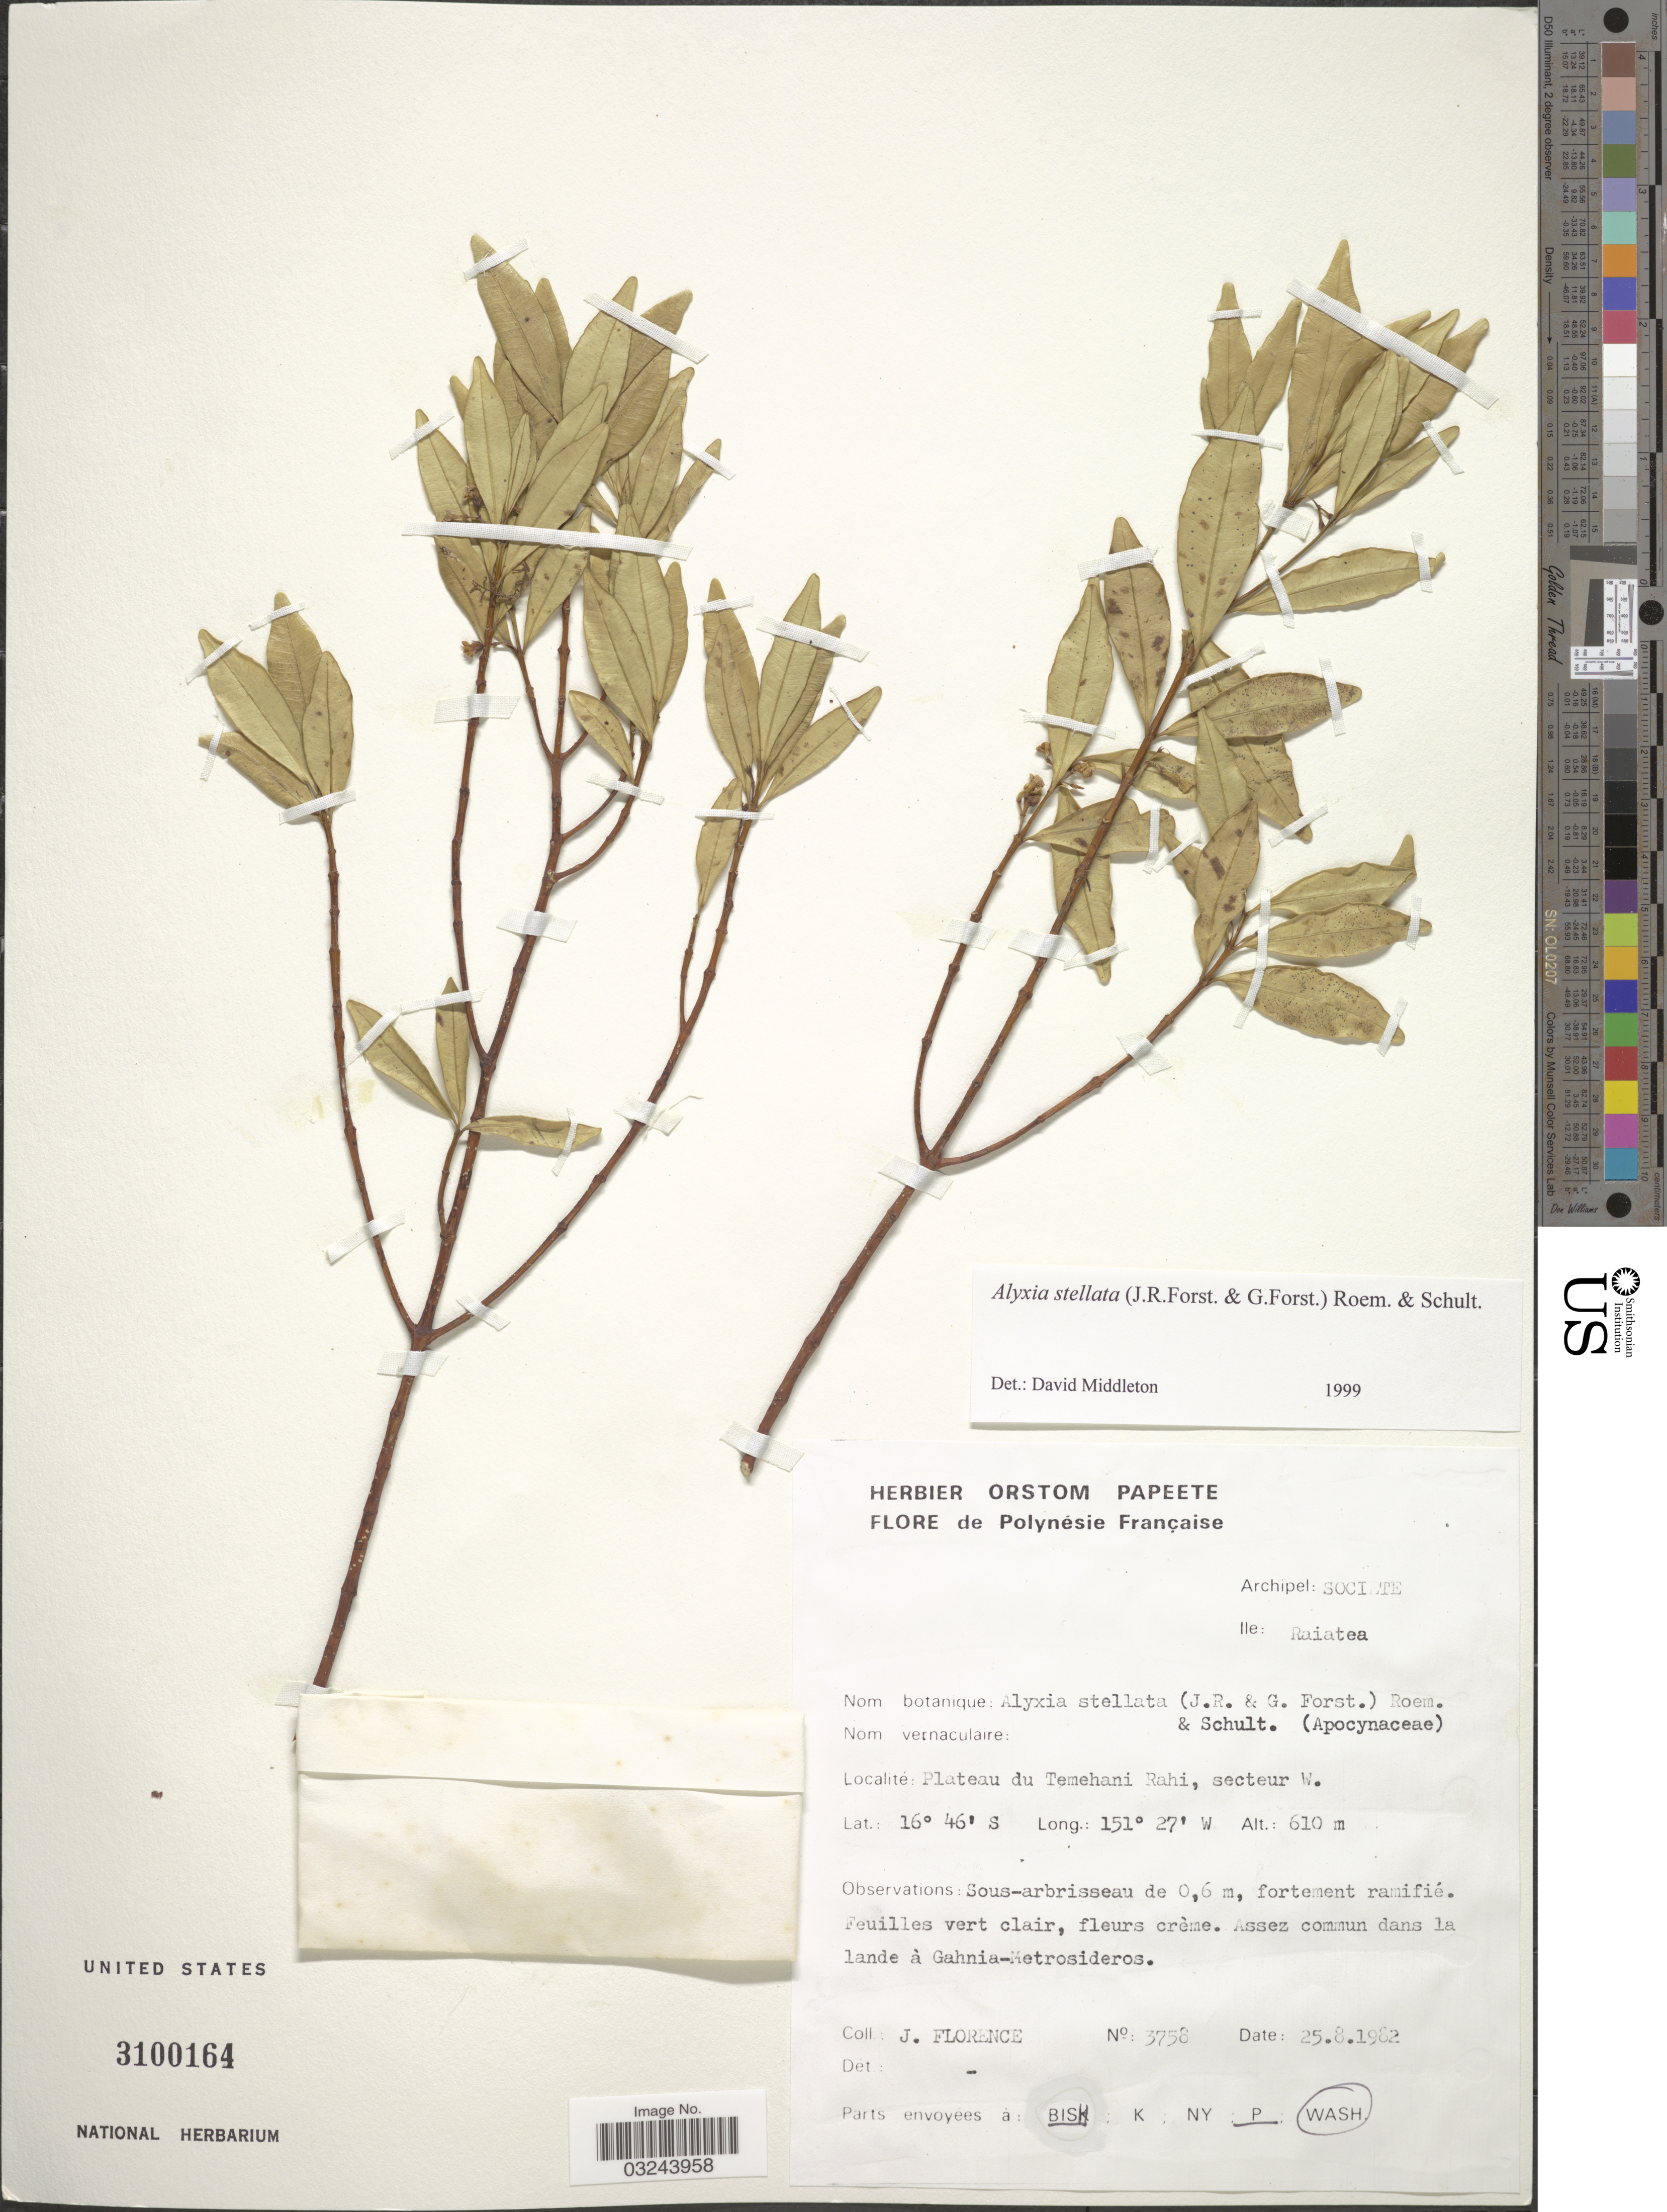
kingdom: Plantae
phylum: Tracheophyta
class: Magnoliopsida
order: Gentianales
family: Apocynaceae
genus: Alyxia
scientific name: Alyxia stellata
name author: (J.R. Forst. & G. Forst.) Roem. & Schult.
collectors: J. Florence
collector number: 3758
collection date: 1982-08-25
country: French Polynesia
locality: Polynésie Française. Archipel: Societe. Ile: Raiatea. Plateau du Temehani Rahi, secteur W.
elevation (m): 610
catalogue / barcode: US 3100164